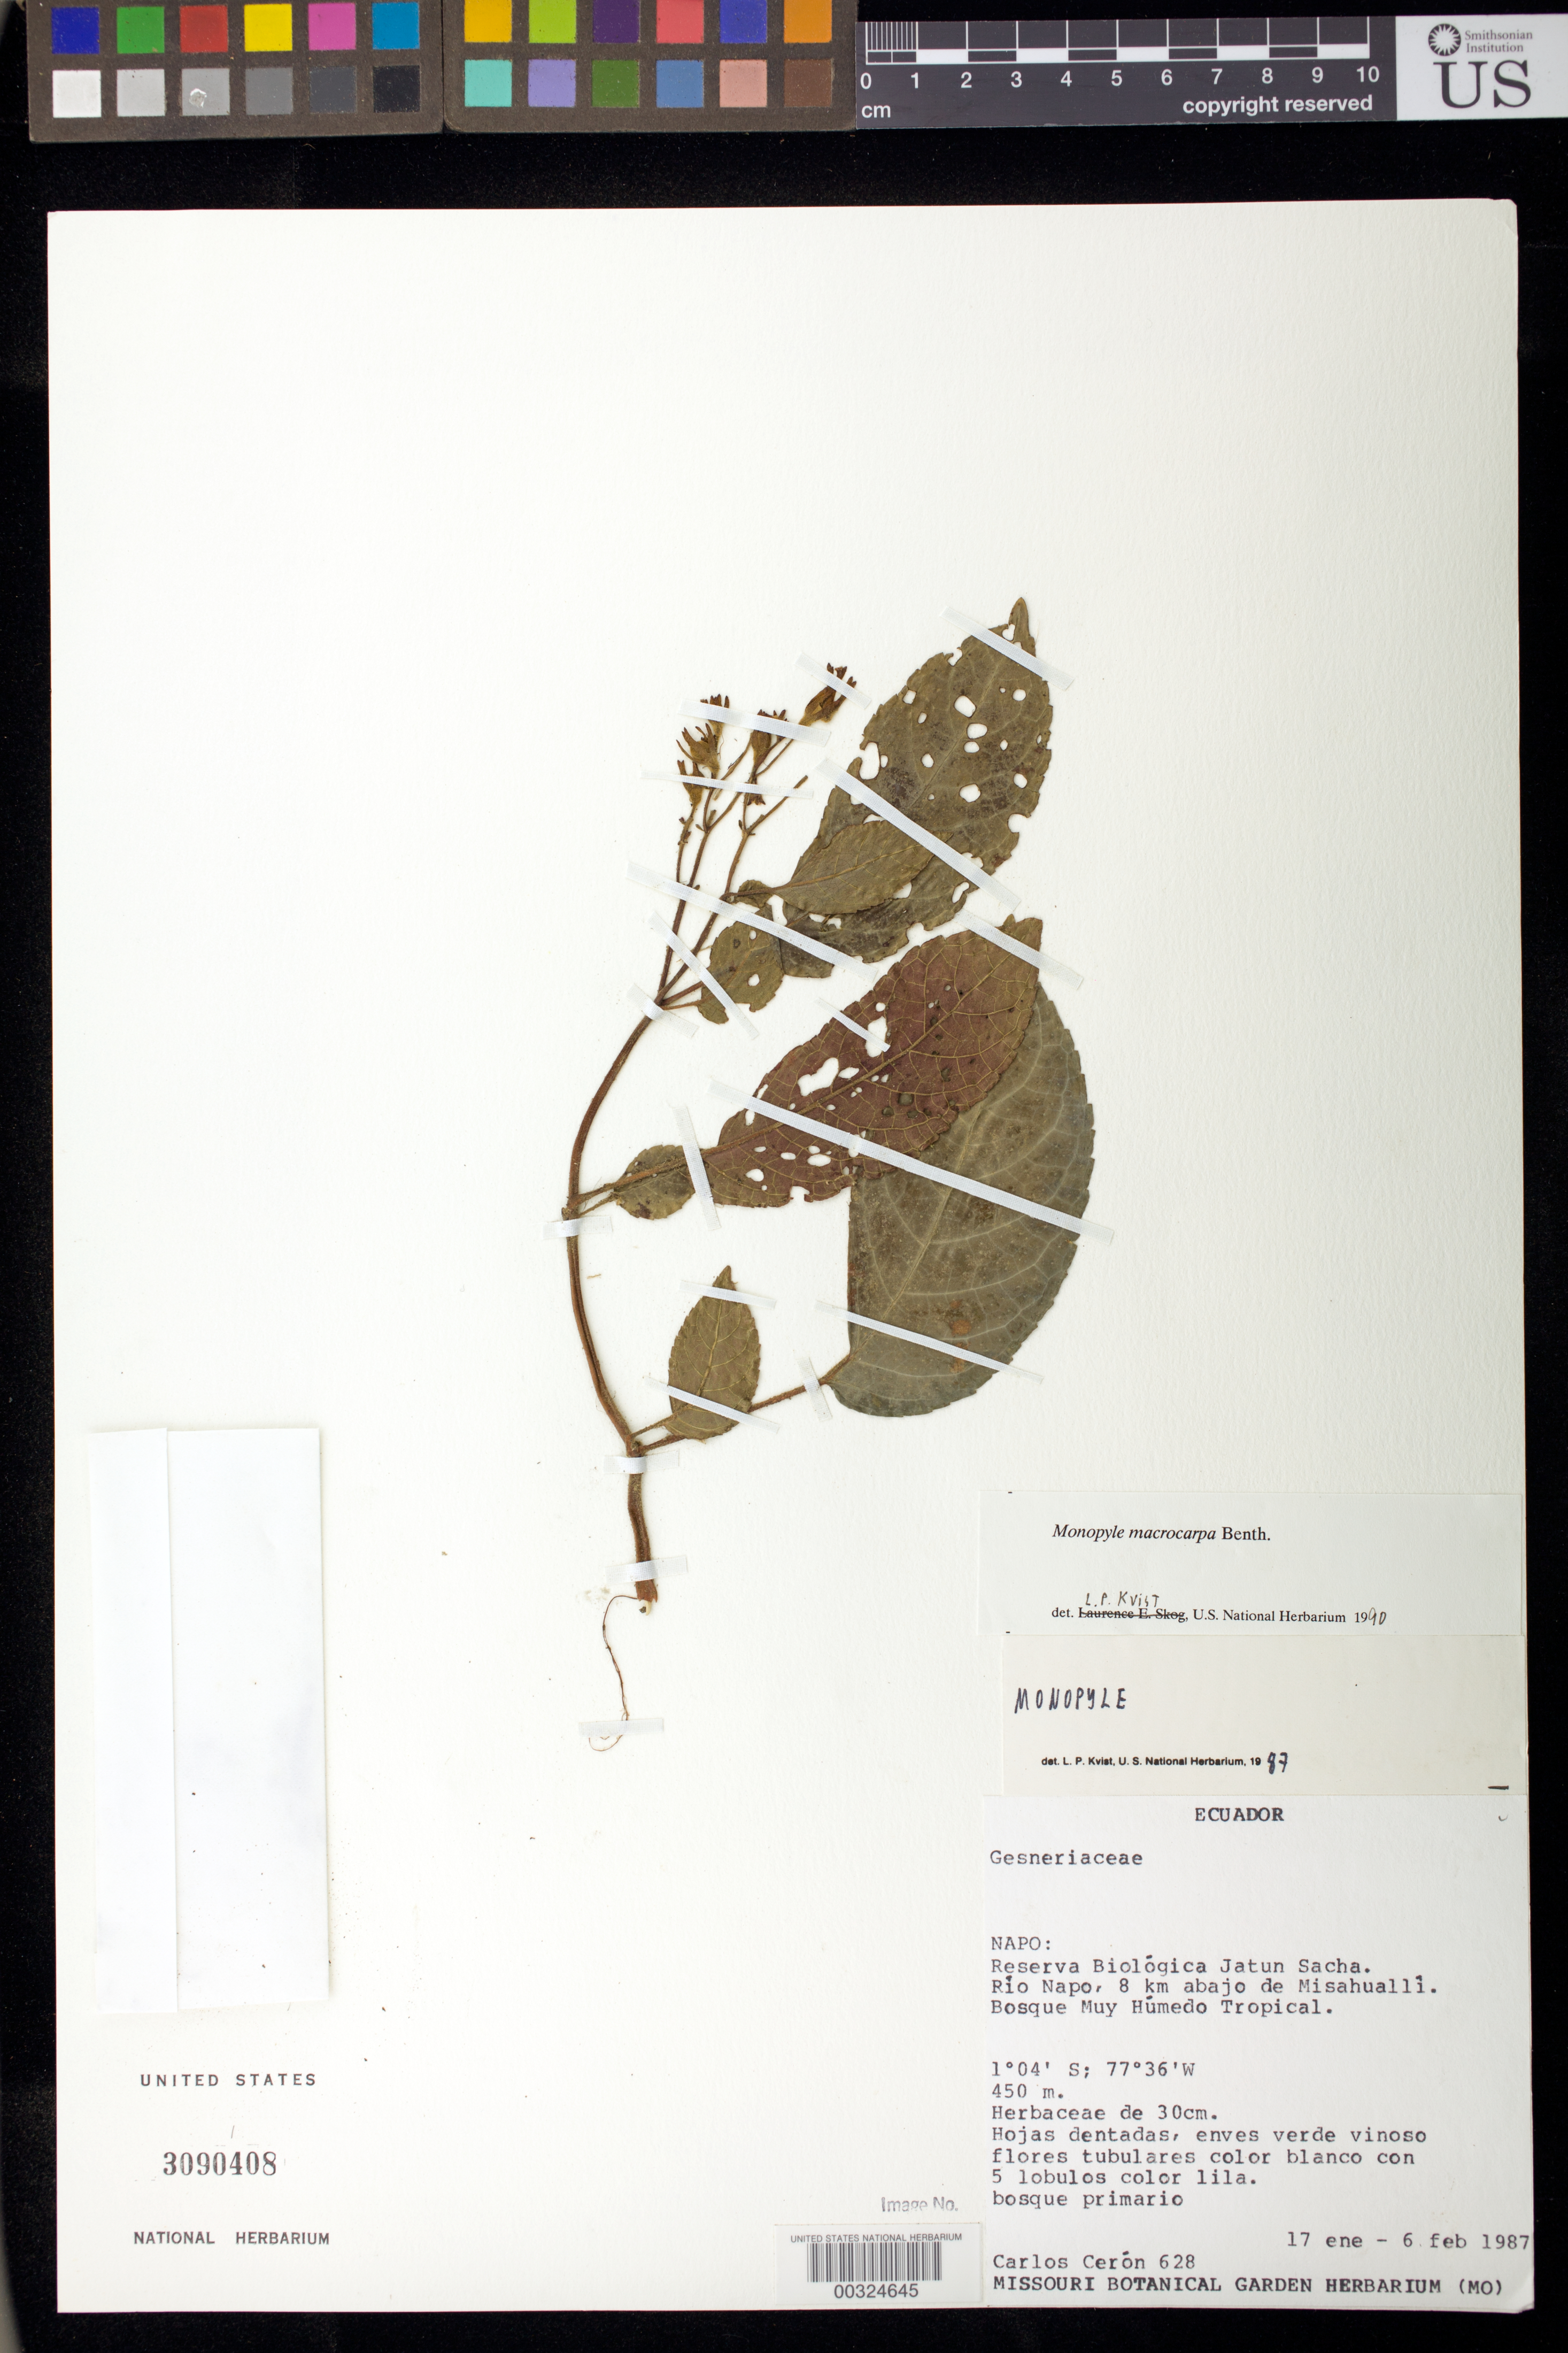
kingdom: Plantae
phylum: Tracheophyta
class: Magnoliopsida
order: Lamiales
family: Gesneriaceae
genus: Monopyle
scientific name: Monopyle stenoloba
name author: C.V. Morton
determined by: Skog, Laurence E.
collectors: C. E. Cerón M.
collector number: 628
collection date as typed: Jan-Feb 1987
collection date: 1987-01/1987-02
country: Ecuador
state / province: Napo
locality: Reserva Biologica Jatun Sacha, Rio Napo, 8 km below Misahualli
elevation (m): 450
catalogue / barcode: US 3090408